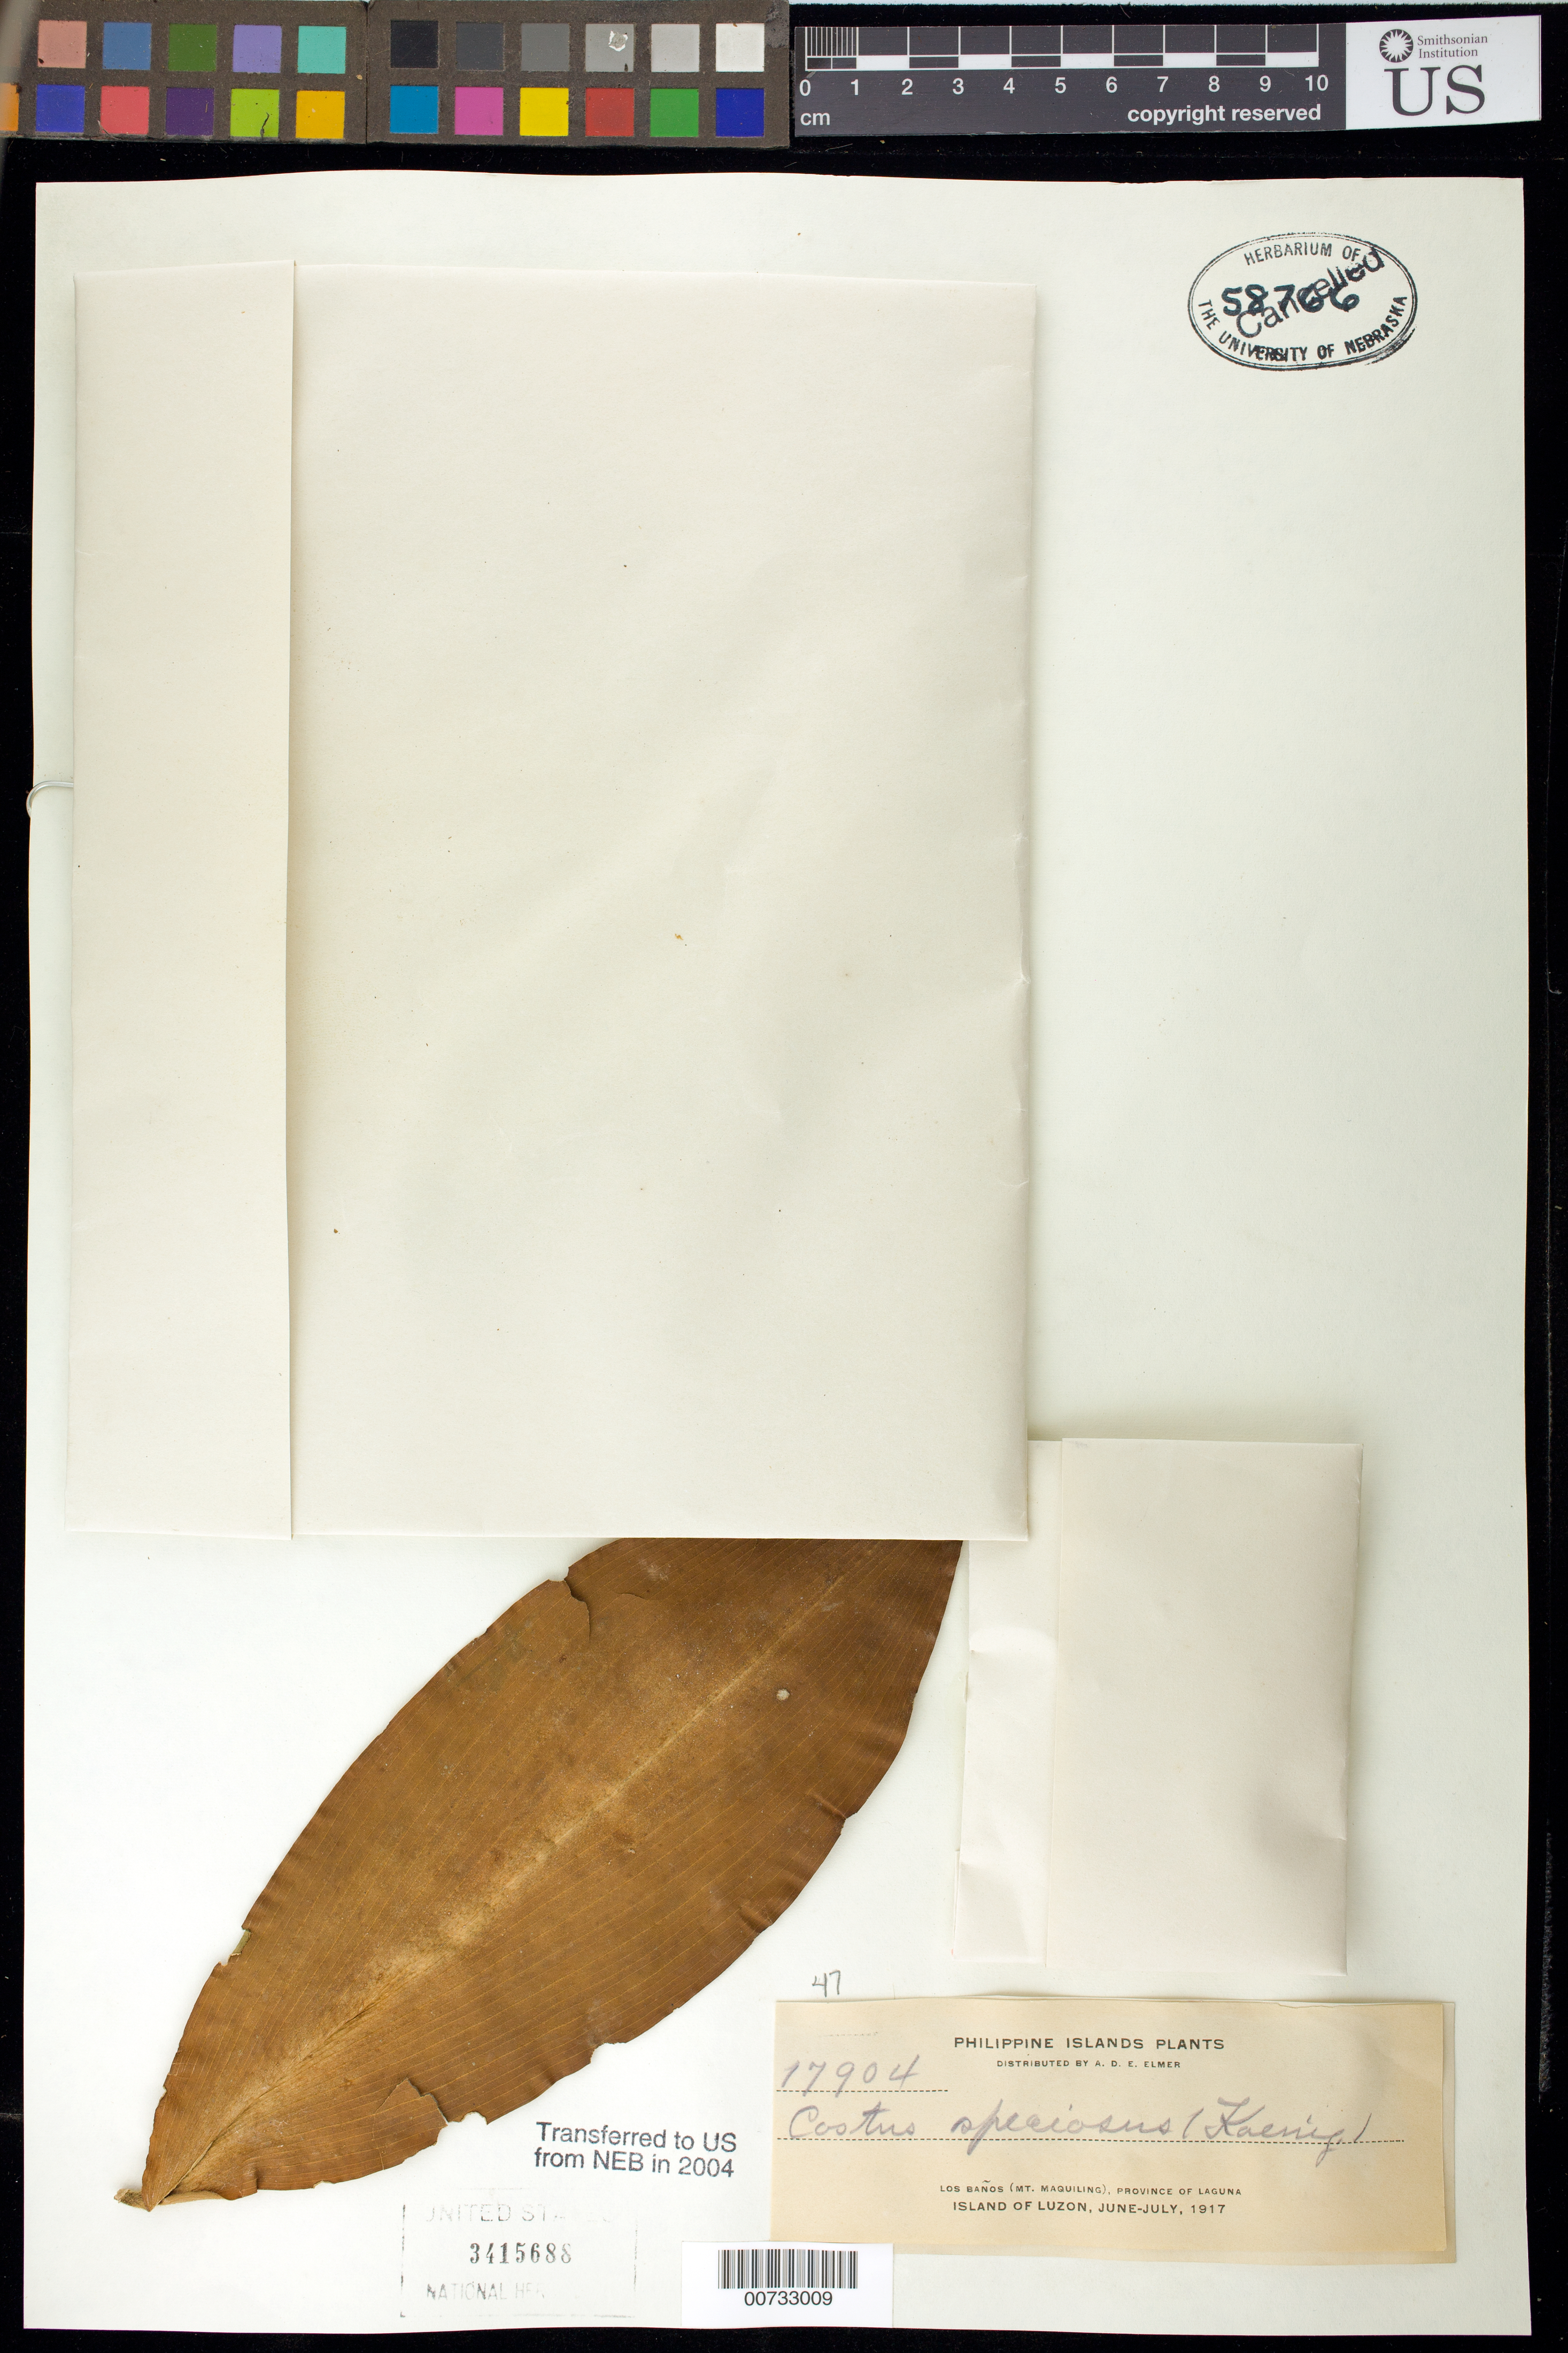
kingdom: Plantae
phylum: Tracheophyta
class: Liliopsida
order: Zingiberales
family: Costaceae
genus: Hellenia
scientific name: Hellenia speciosa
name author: (J. Koenig) S.R. Dutta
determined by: (US) Smithsonian Institution - National Museum of Natural History - Department of Botany (UNITED STATES)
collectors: A. D. E. Elmer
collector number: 17904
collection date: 1917-06/1917-07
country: Philippines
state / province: Calabarzon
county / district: Laguna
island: Luzon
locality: Los Banos, Mt Maquiling.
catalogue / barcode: US 3415688